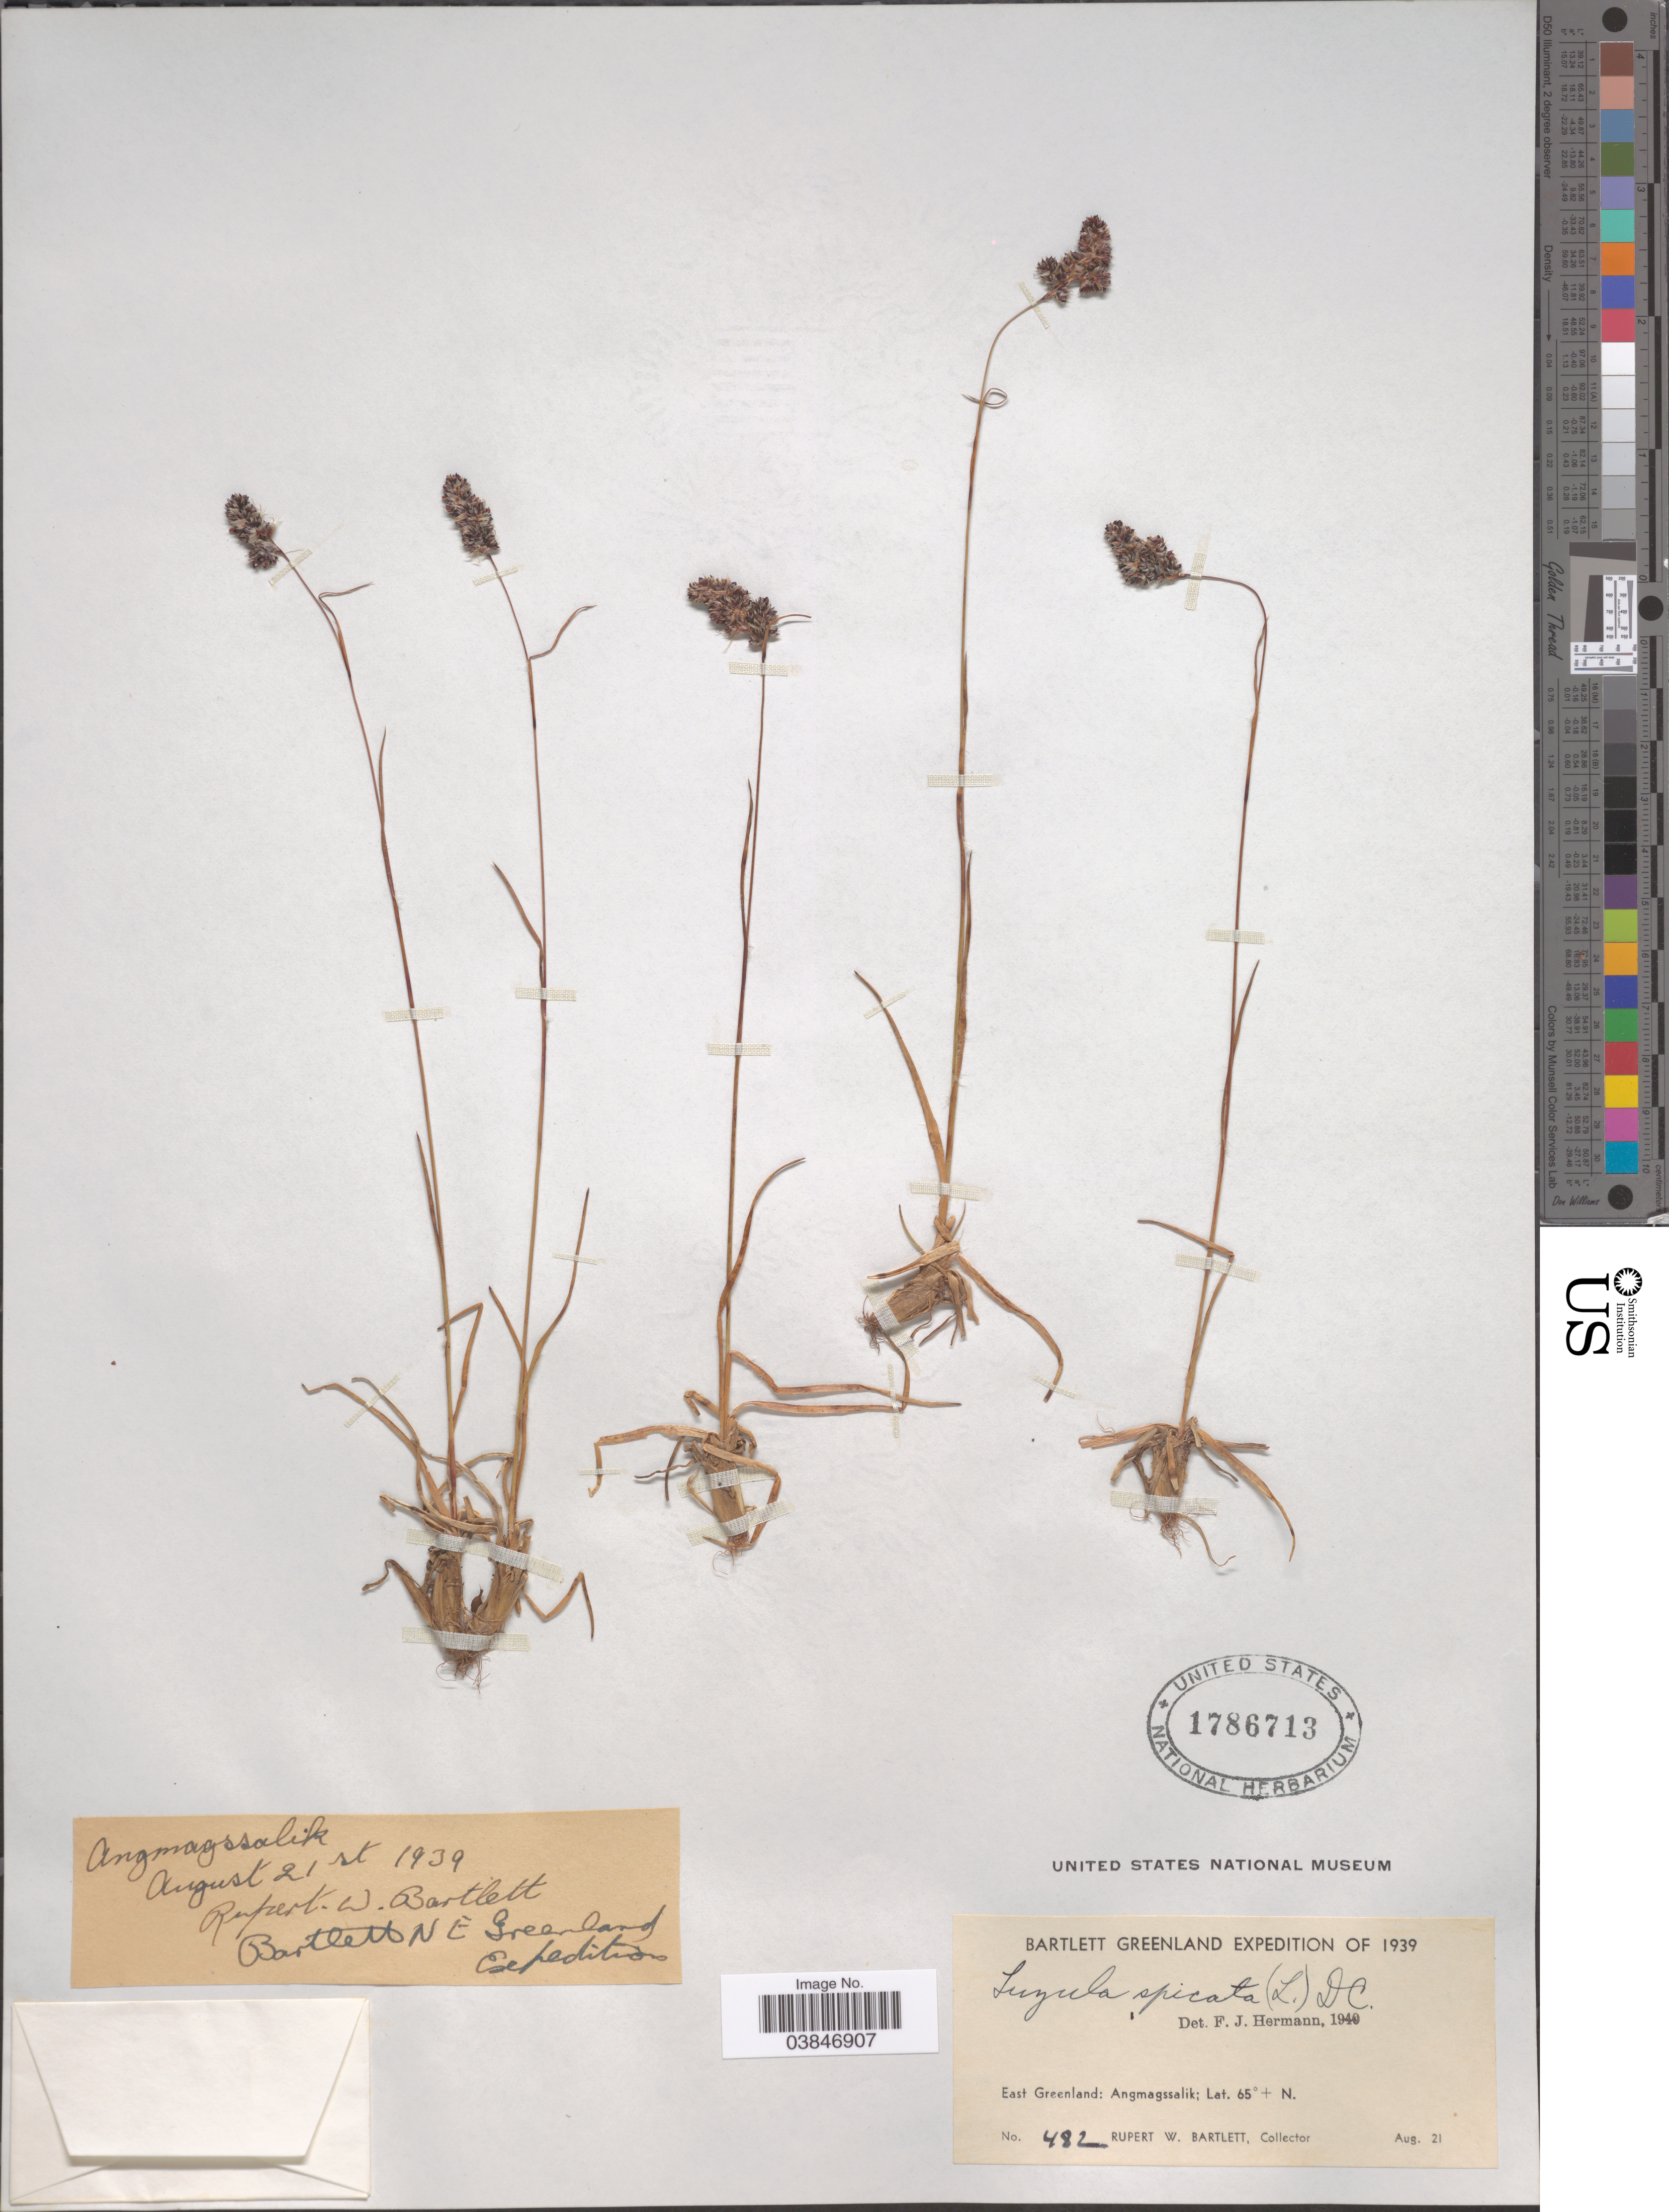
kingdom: Plantae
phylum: Tracheophyta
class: Liliopsida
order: Poales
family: Juncaceae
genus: Luzula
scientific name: Luzula spicata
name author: (L.) DC.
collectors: R. W. Bartlett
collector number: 482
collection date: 1939-08-21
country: Greenland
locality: N. East Greenland: Angmagssalik.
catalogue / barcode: US 1786713